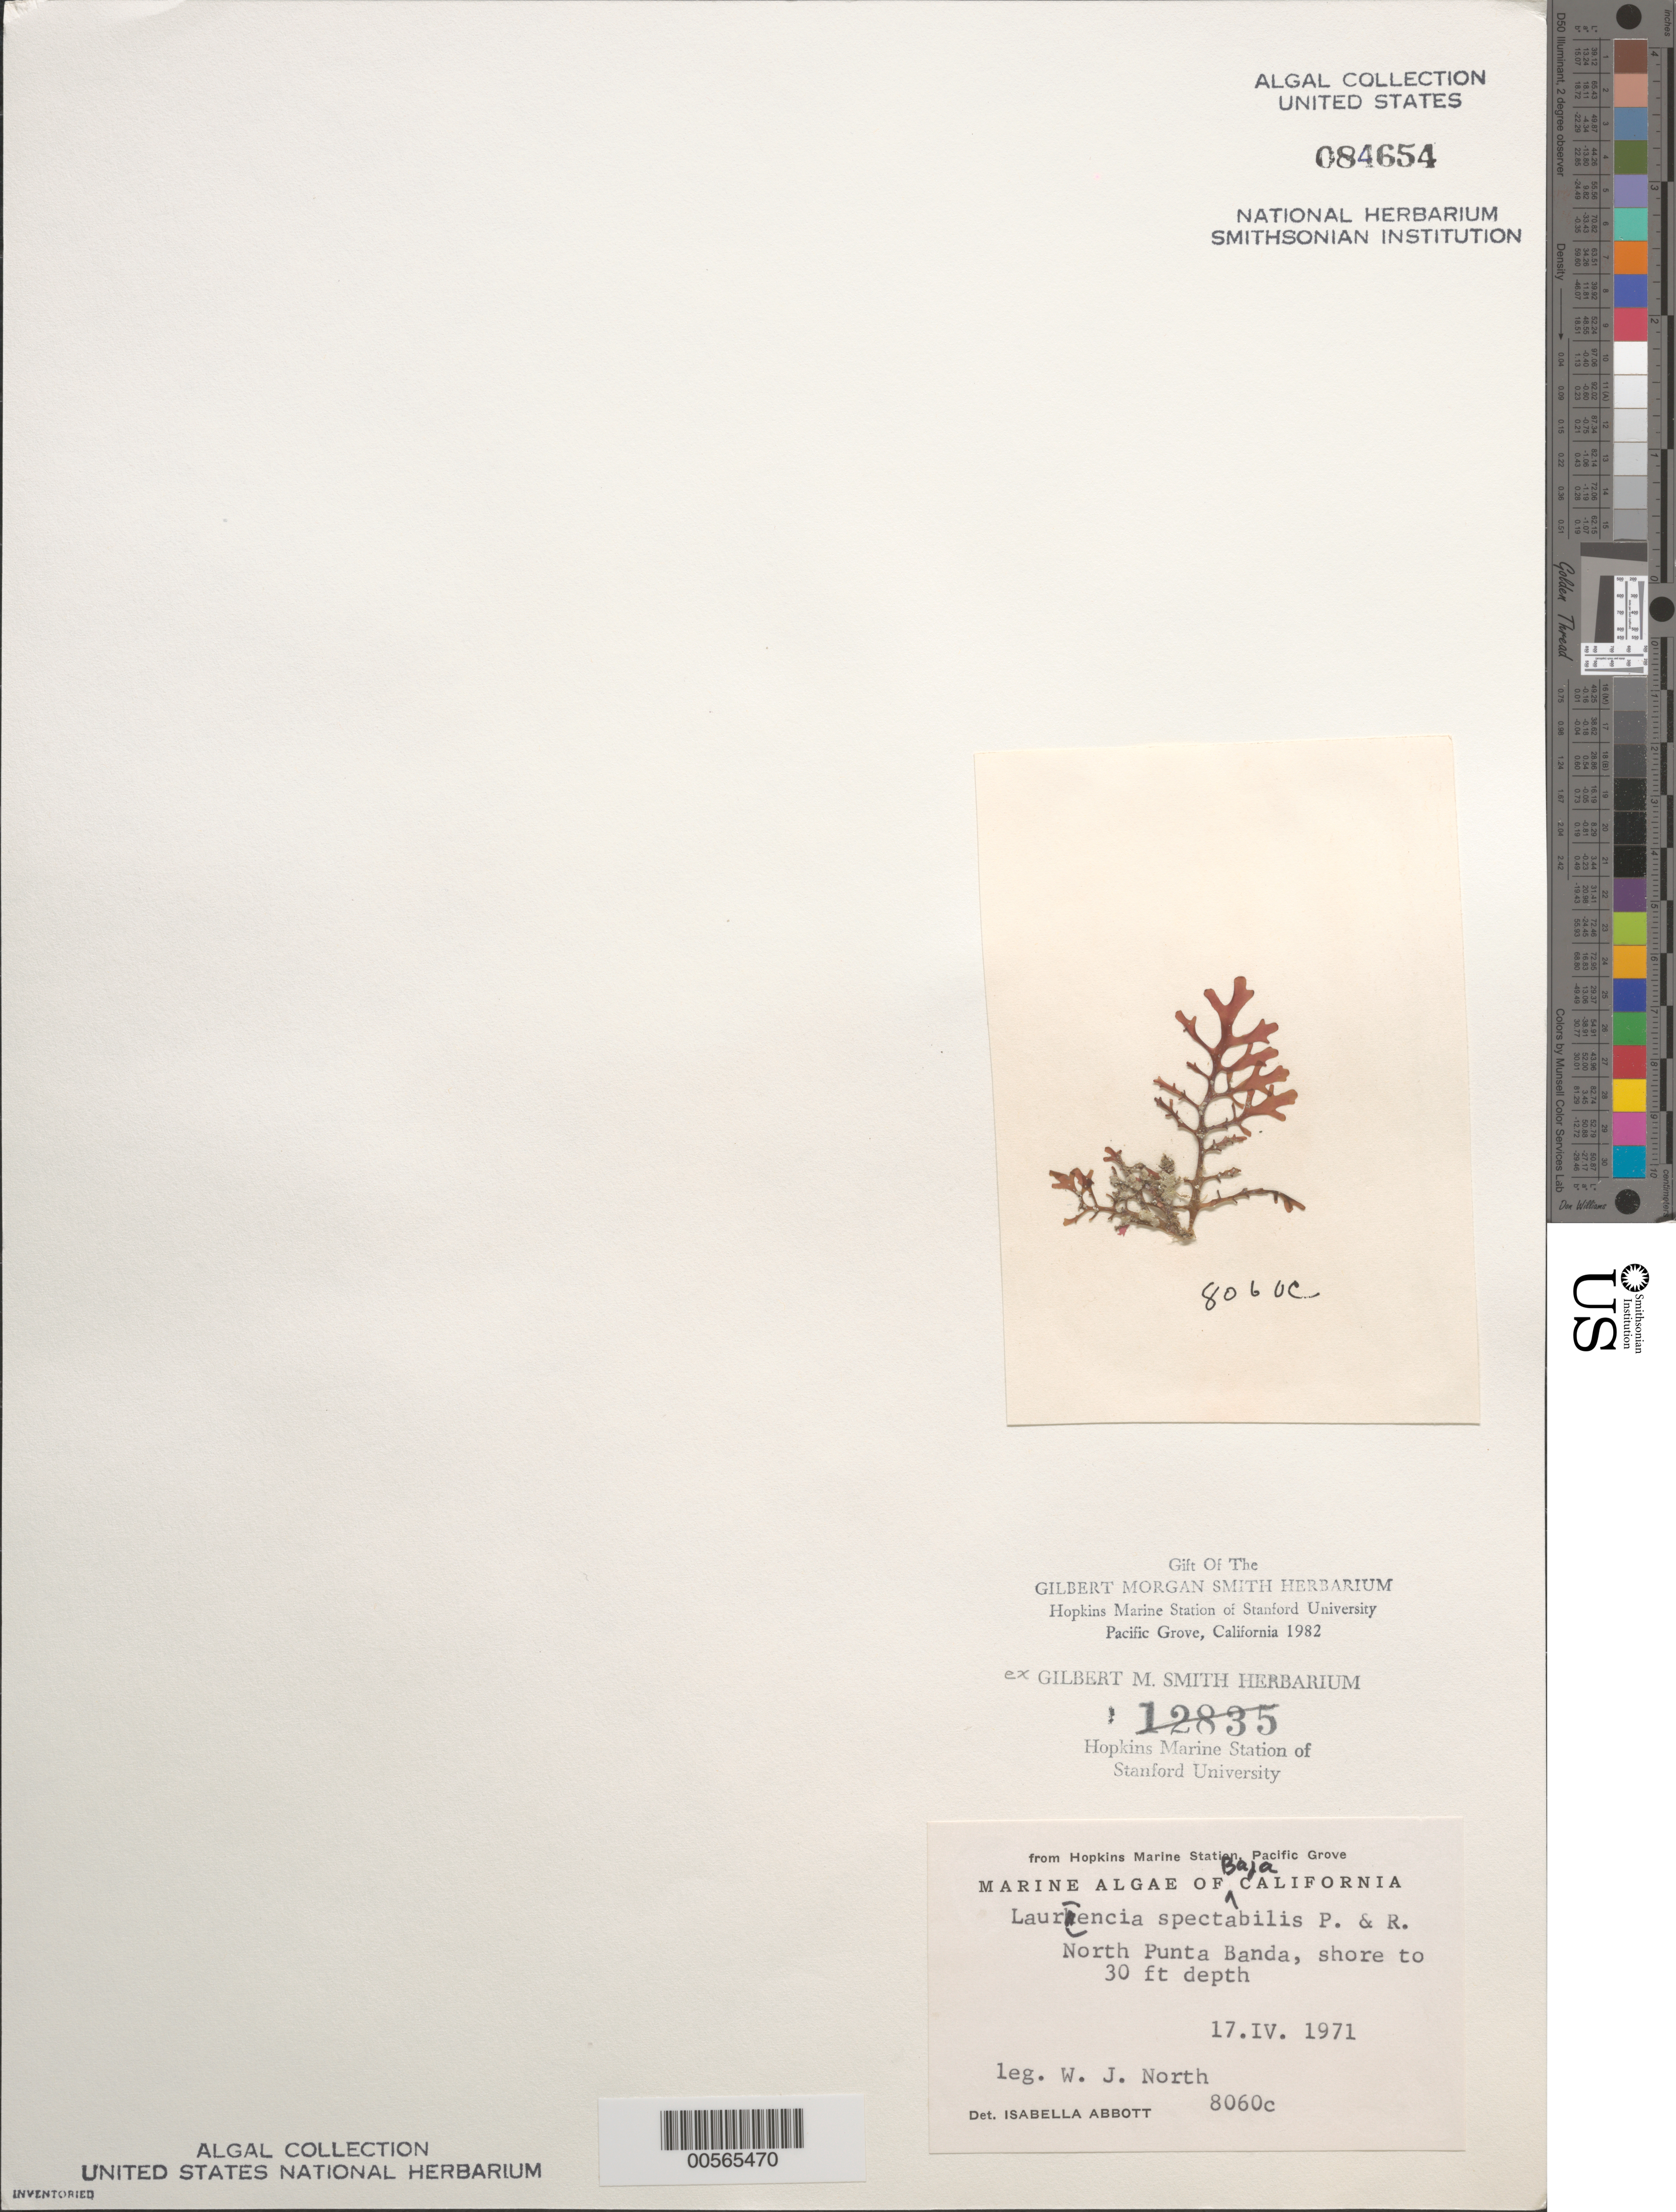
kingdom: Plantae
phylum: Rhodophyta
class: Florideophyceae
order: Ceramiales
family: Rhodomelaceae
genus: Osmundea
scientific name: Osmundea spectabilis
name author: (Postels & Rupr.) K.W. Nam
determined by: Algae name updating Project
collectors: W. North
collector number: IAA 8060c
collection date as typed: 17 Apr 1971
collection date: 1971-04-17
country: Mexico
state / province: Baja California Norte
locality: North Punta Banda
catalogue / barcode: US 84654